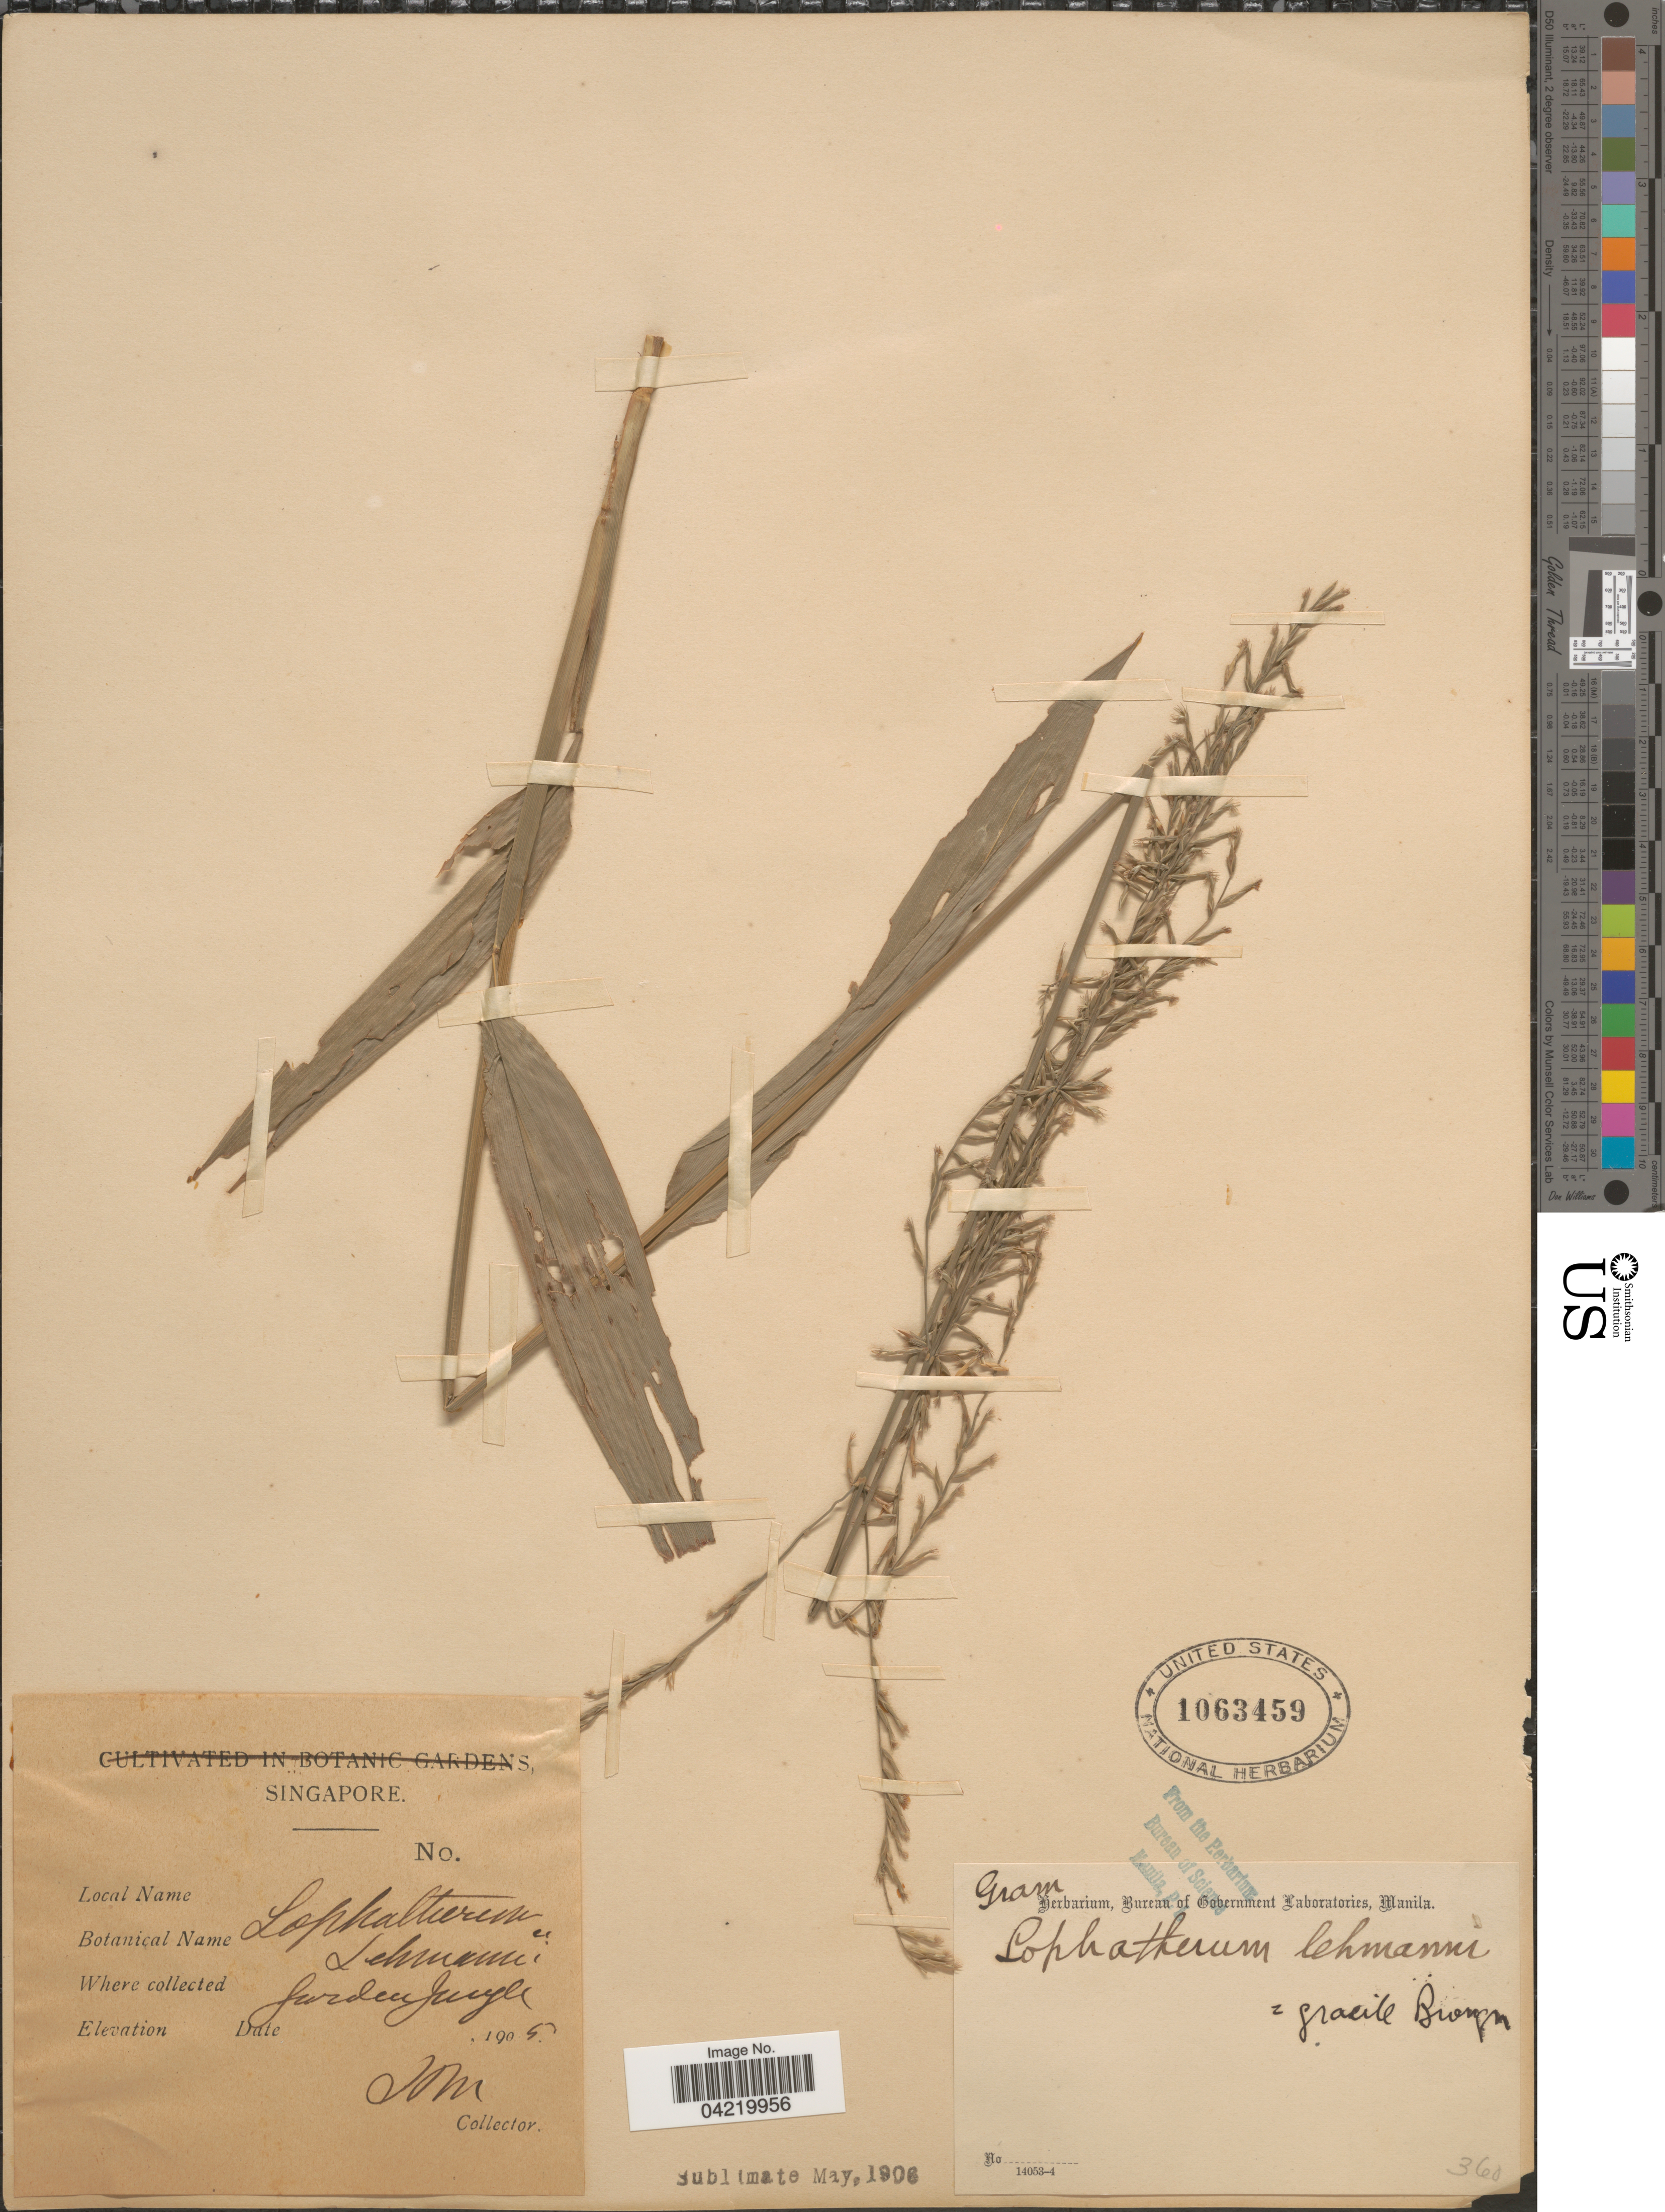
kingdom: Plantae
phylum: Tracheophyta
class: Liliopsida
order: Poales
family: Poaceae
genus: Lophatherum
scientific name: Lophatherum gracile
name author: Brongn.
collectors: J. M.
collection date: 1905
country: Singapore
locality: Garden Jungle.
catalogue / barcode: US 1063459